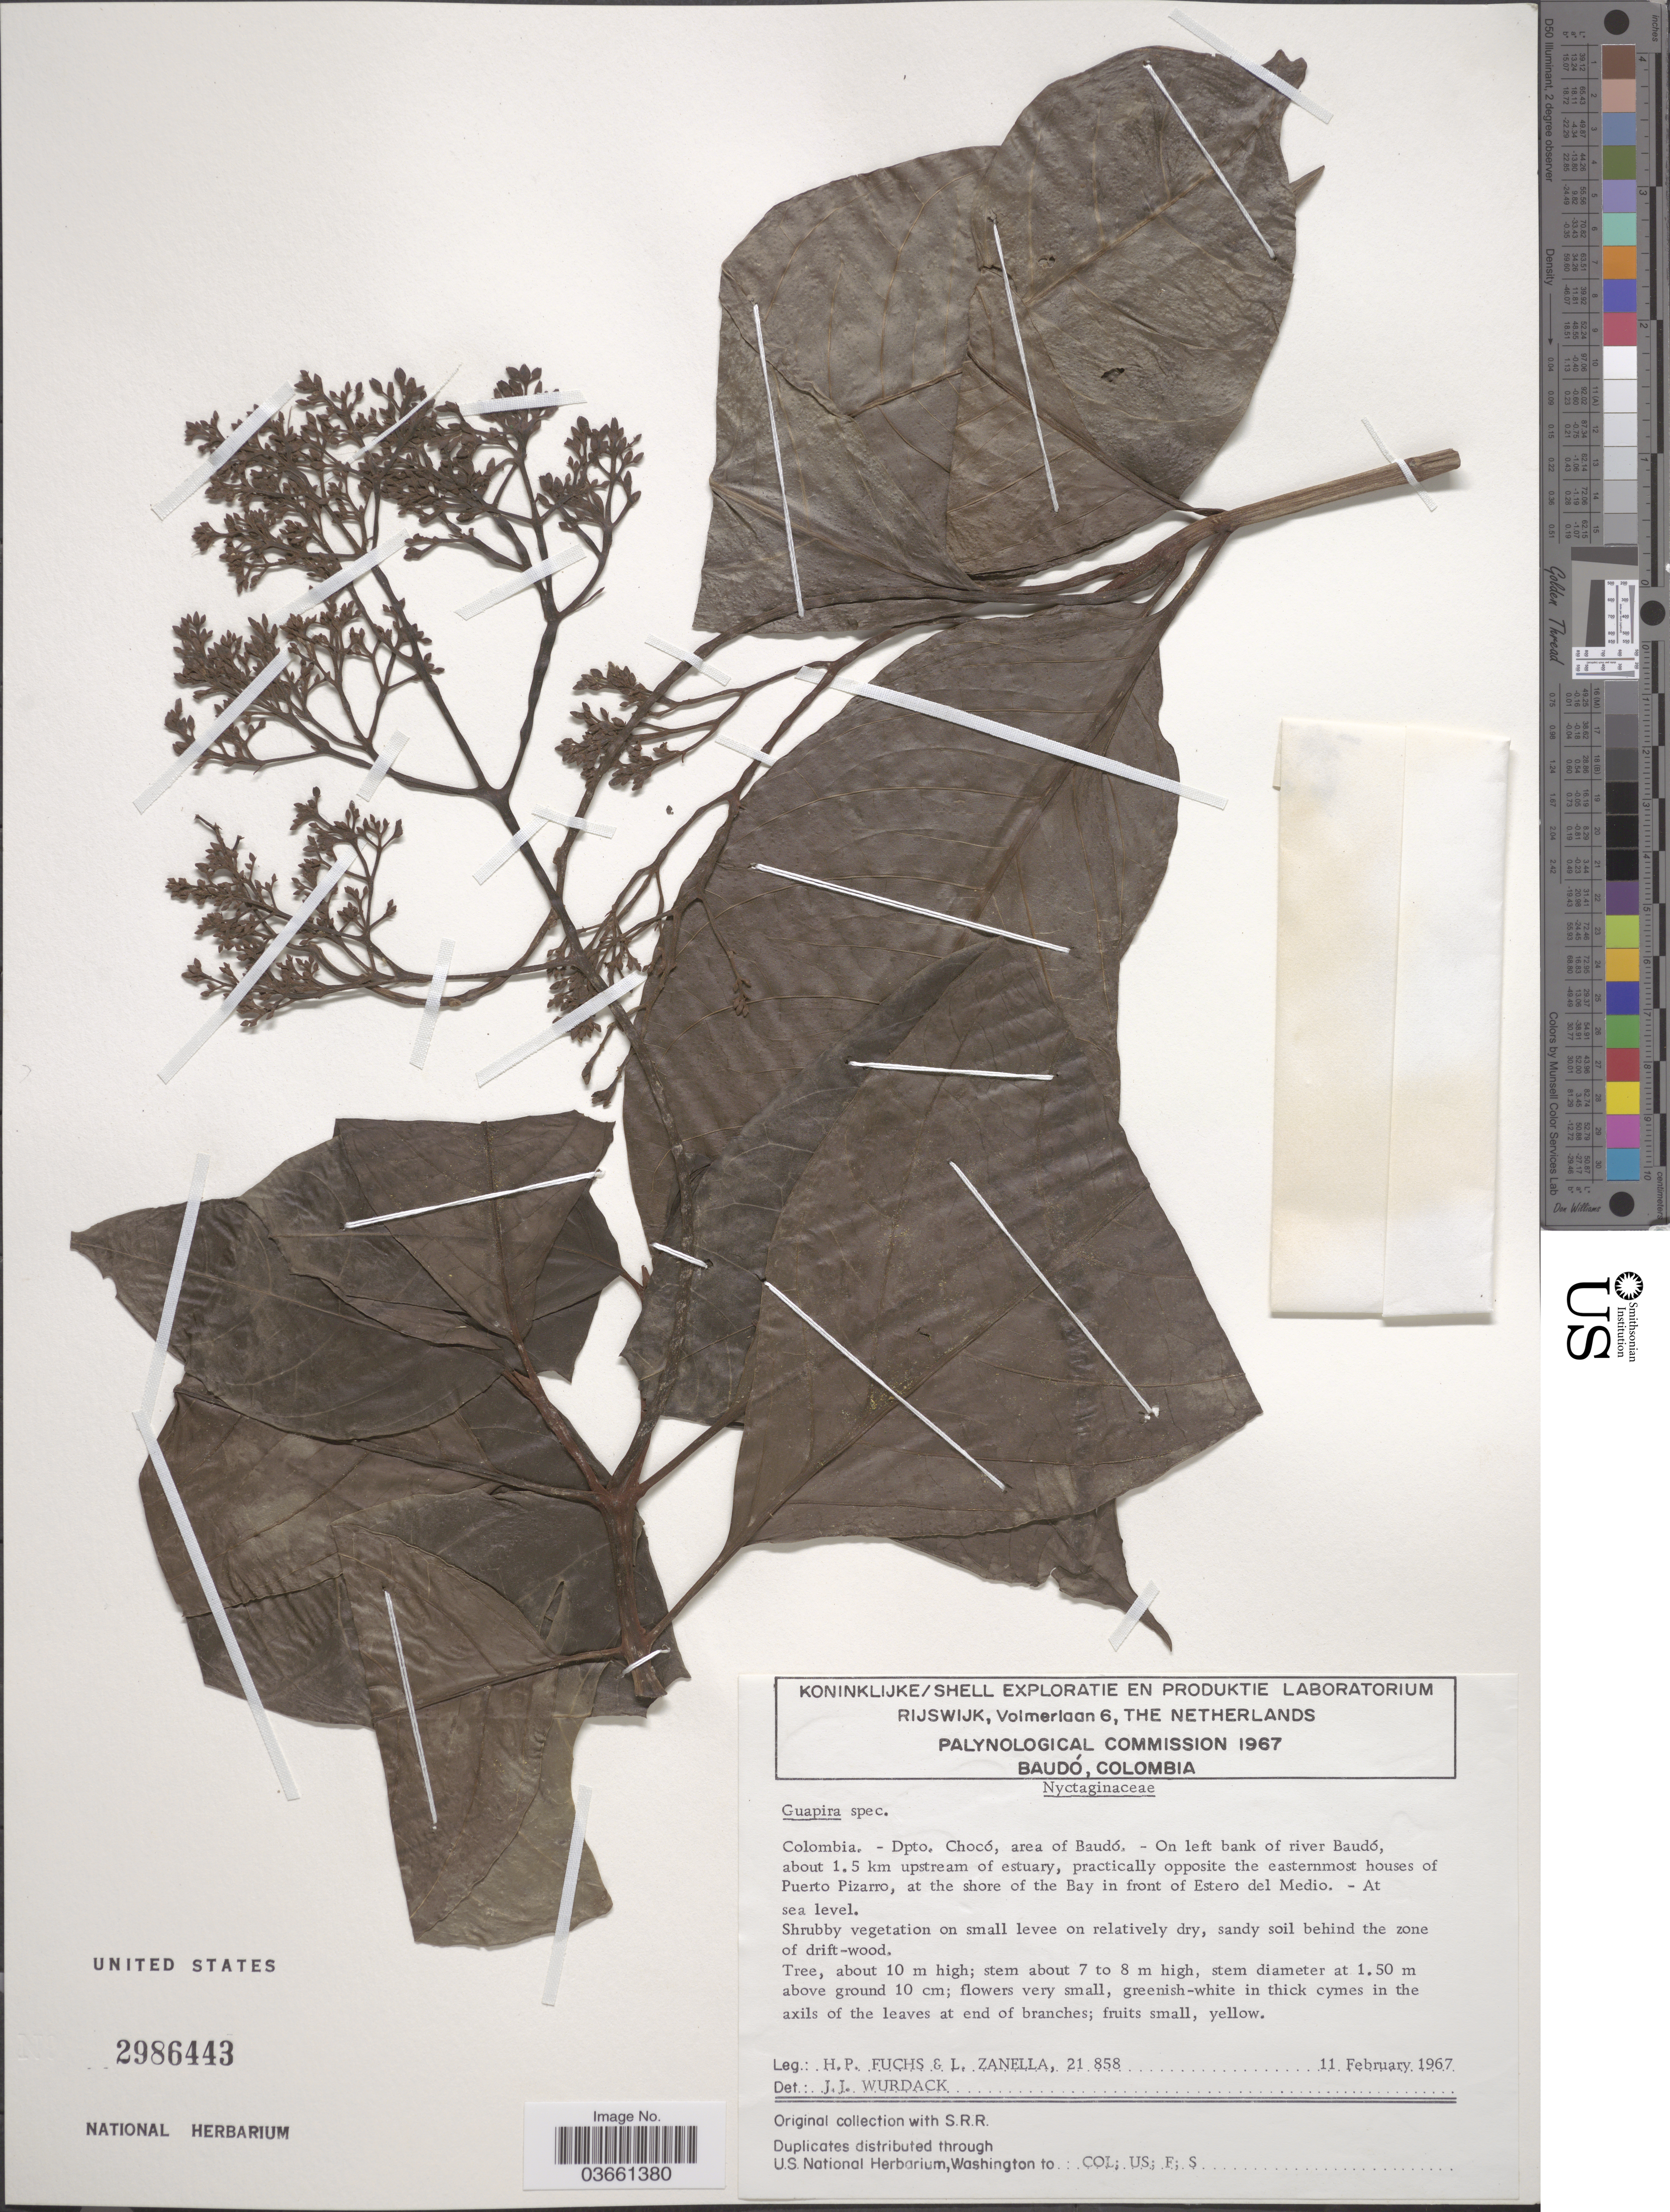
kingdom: Plantae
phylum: Tracheophyta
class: Magnoliopsida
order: Caryophyllales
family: Nyctaginaceae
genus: Guapira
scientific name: Guapira sp.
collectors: H. P. Fuchs & L. Zanella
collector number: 21858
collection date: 1967-02-11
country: Colombia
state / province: Chocó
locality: Dpto. Chocó, area of Baudó. - On left bank of river Baudó, about 1.5 km upstream of estuary, practically opposite the easternmost houses of Puerto Pizarro, at the shore of the Bay of Estero del Medio.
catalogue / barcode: US 2986443